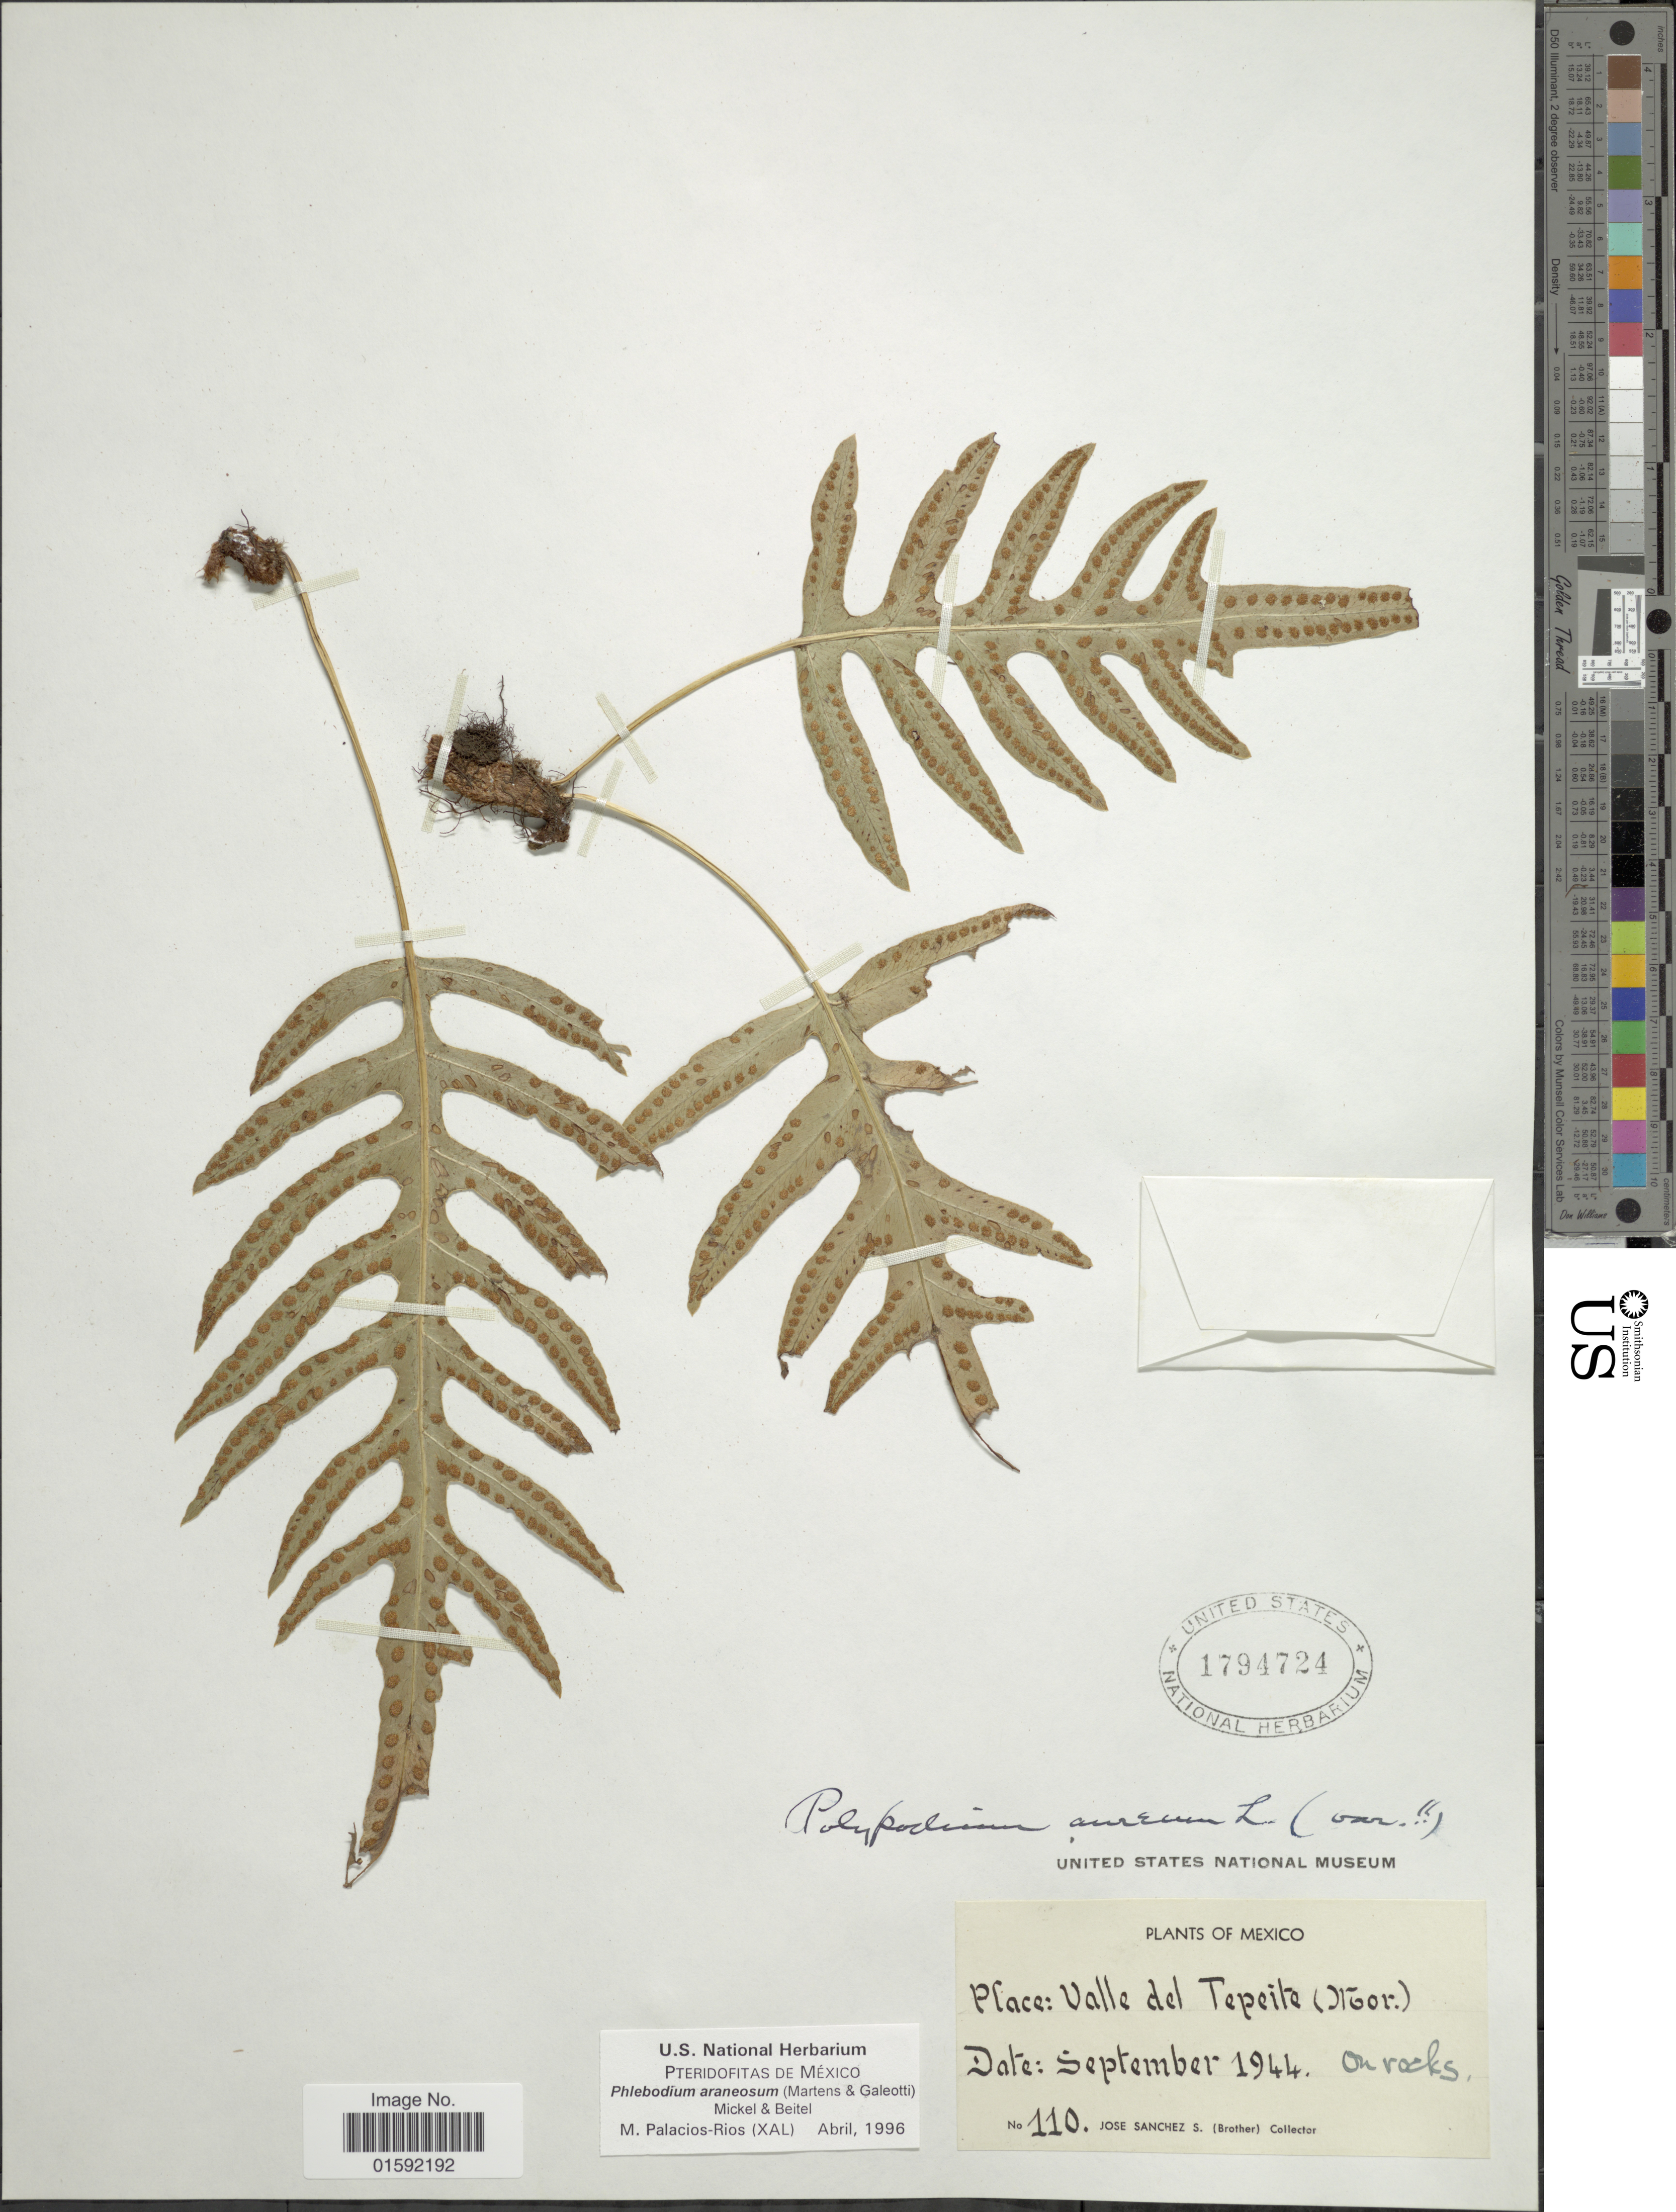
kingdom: Plantae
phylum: Tracheophyta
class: Polypodiopsida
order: Polypodiales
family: Polypodiaceae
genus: Phlebodium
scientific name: Phlebodium araneosum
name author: (M. Martens) Mickel & Beitel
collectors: J. Sanchez S.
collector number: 110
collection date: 1944-09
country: Mexico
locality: Valle del Tepeite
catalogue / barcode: US 1794724